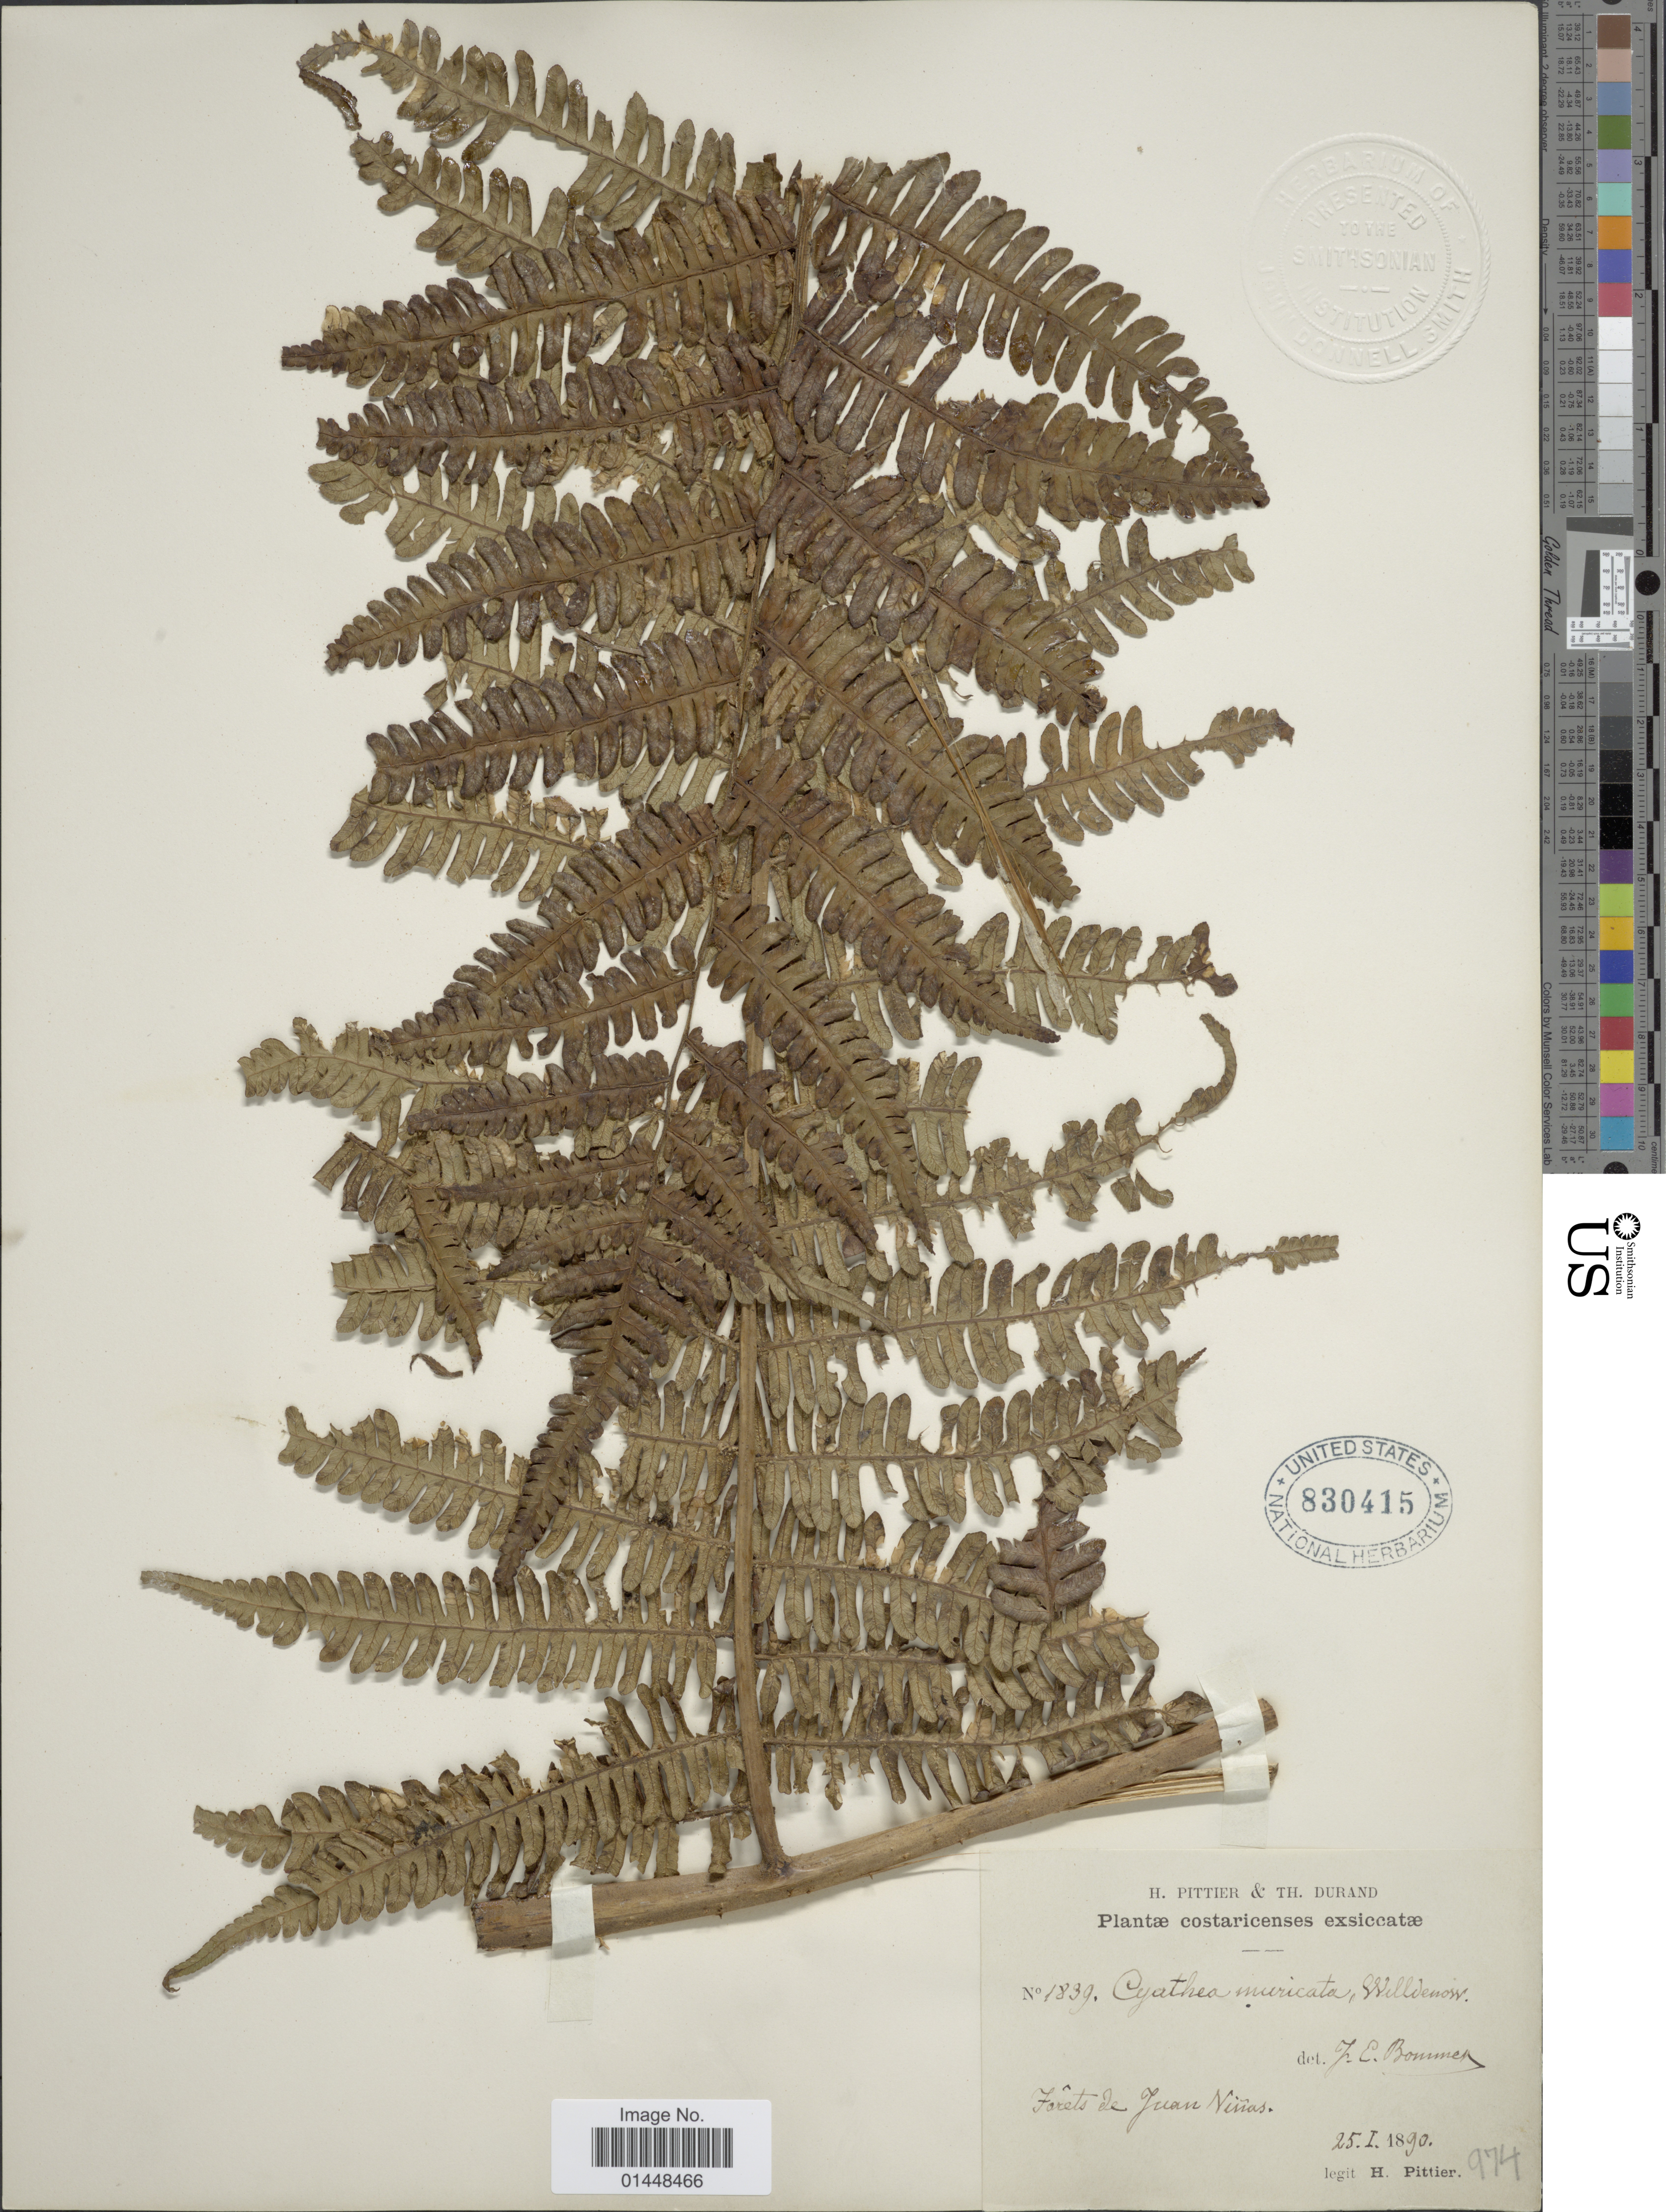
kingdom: Plantae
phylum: Tracheophyta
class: Polypodiopsida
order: Cyatheales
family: Cyatheaceae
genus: Cyathea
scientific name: Cyathea caracasana var. maxonii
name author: (Underw.) R.M. Tryon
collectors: H. F. Pittier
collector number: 1839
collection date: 1890-01-25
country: Costa Rica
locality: Juan Ninas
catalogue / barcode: US 830415